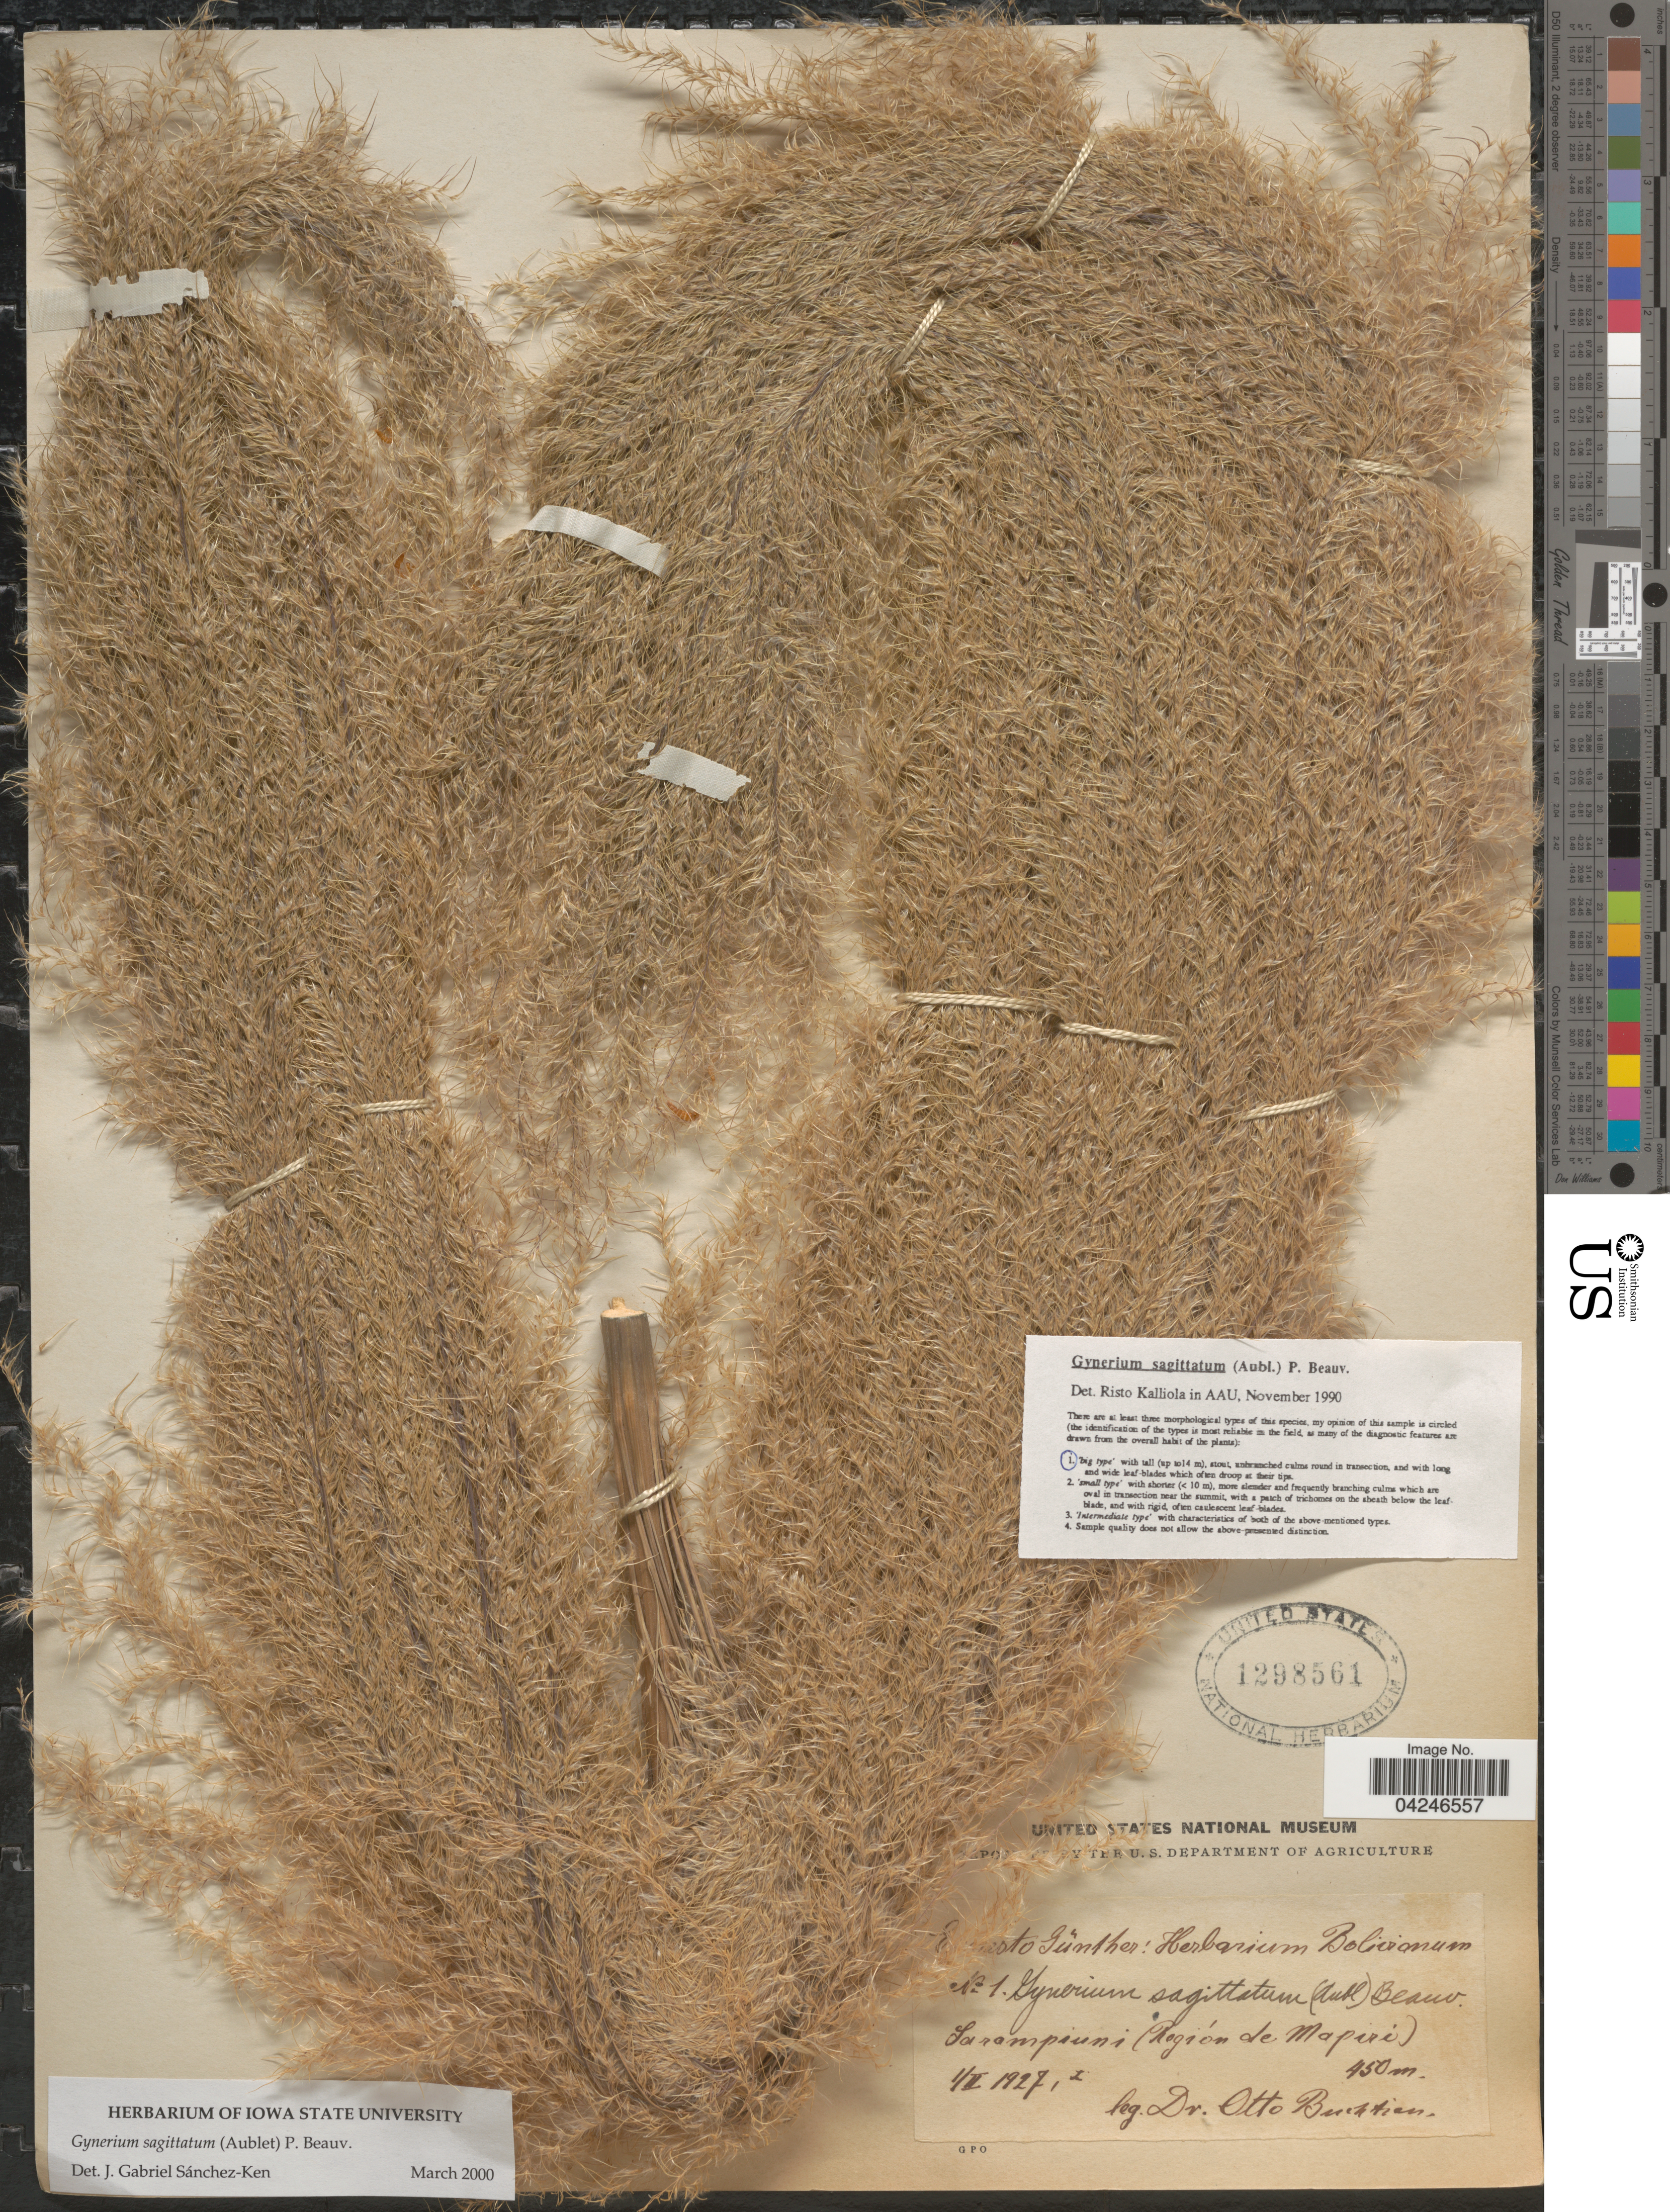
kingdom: Plantae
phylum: Tracheophyta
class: Liliopsida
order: Poales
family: Poaceae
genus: Gynerium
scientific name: Gynerium sagittatum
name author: (Aubl.) P. Beauv.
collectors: O. Buchtien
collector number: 1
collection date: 1927-02-01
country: Bolivia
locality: Sarampiuni (Región de Mapiri).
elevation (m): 450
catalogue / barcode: US 1298561